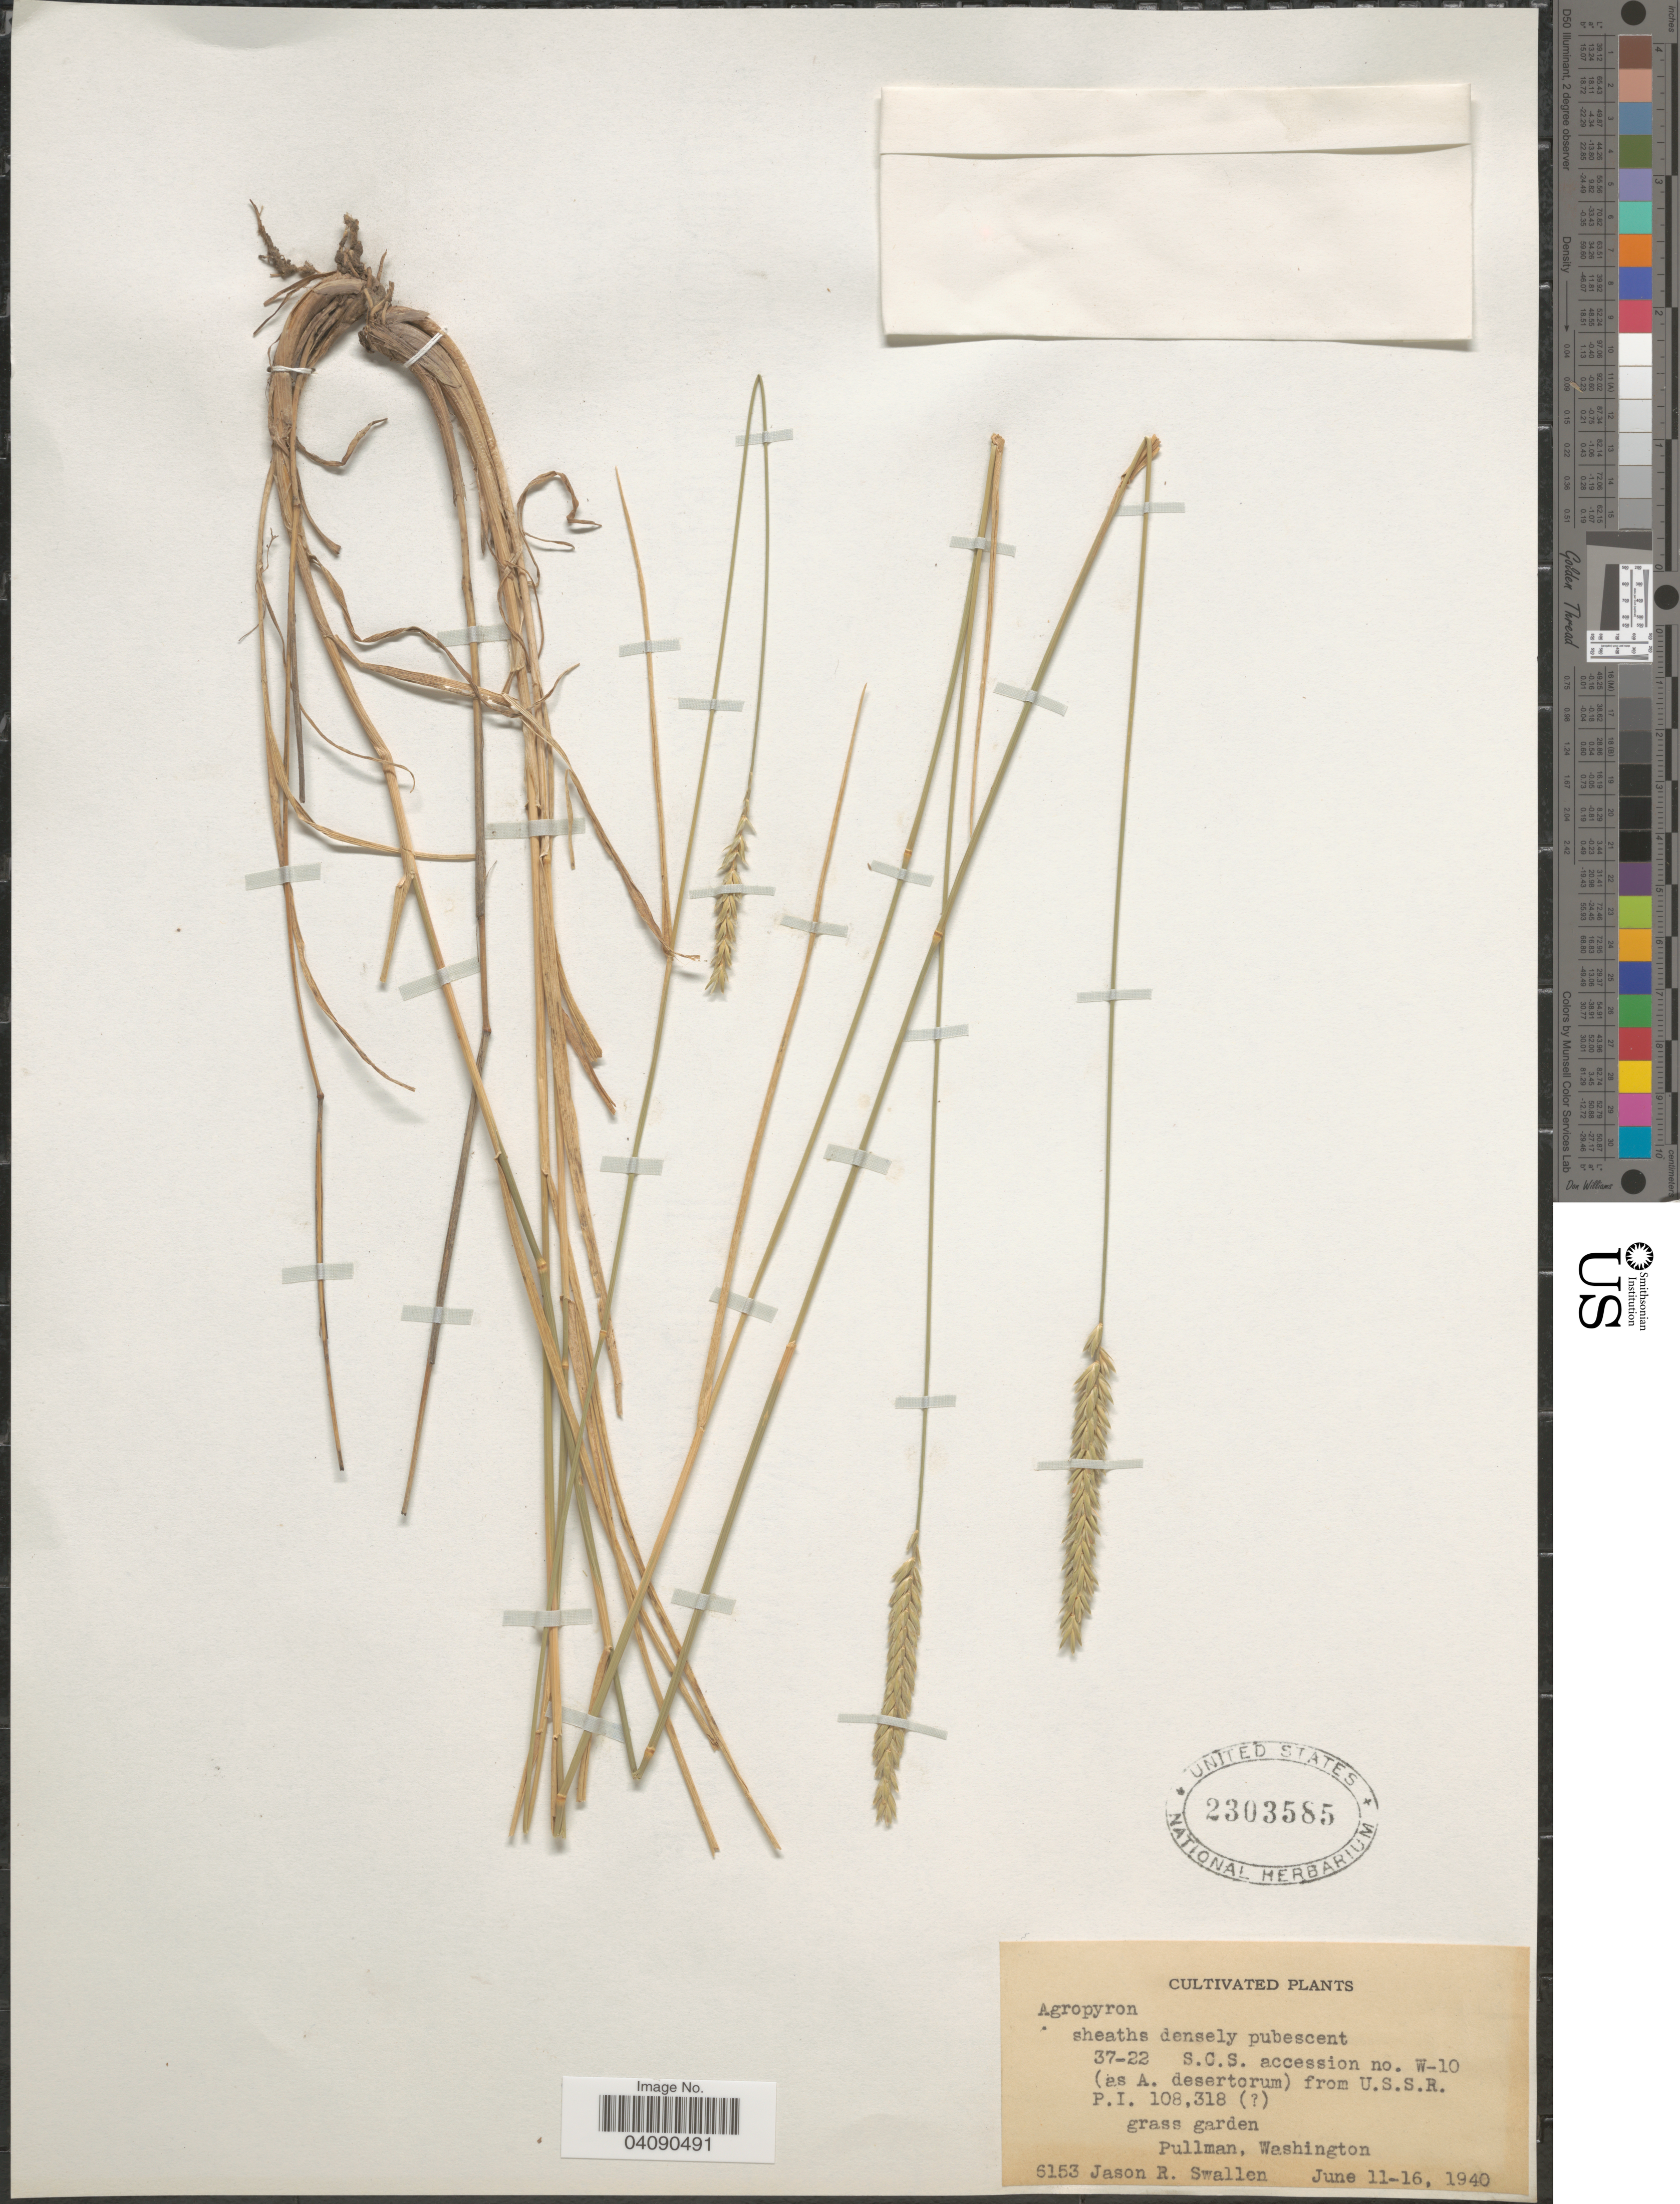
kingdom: Plantae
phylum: Tracheophyta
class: Liliopsida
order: Poales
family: Poaceae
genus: Agropyron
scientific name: Agropyron sp.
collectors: J. R. Swallen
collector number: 6153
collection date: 1940-06-11/1940-06-16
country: United States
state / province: Washington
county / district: Whitman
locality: Grass garden. Pullman.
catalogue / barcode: US 2303585